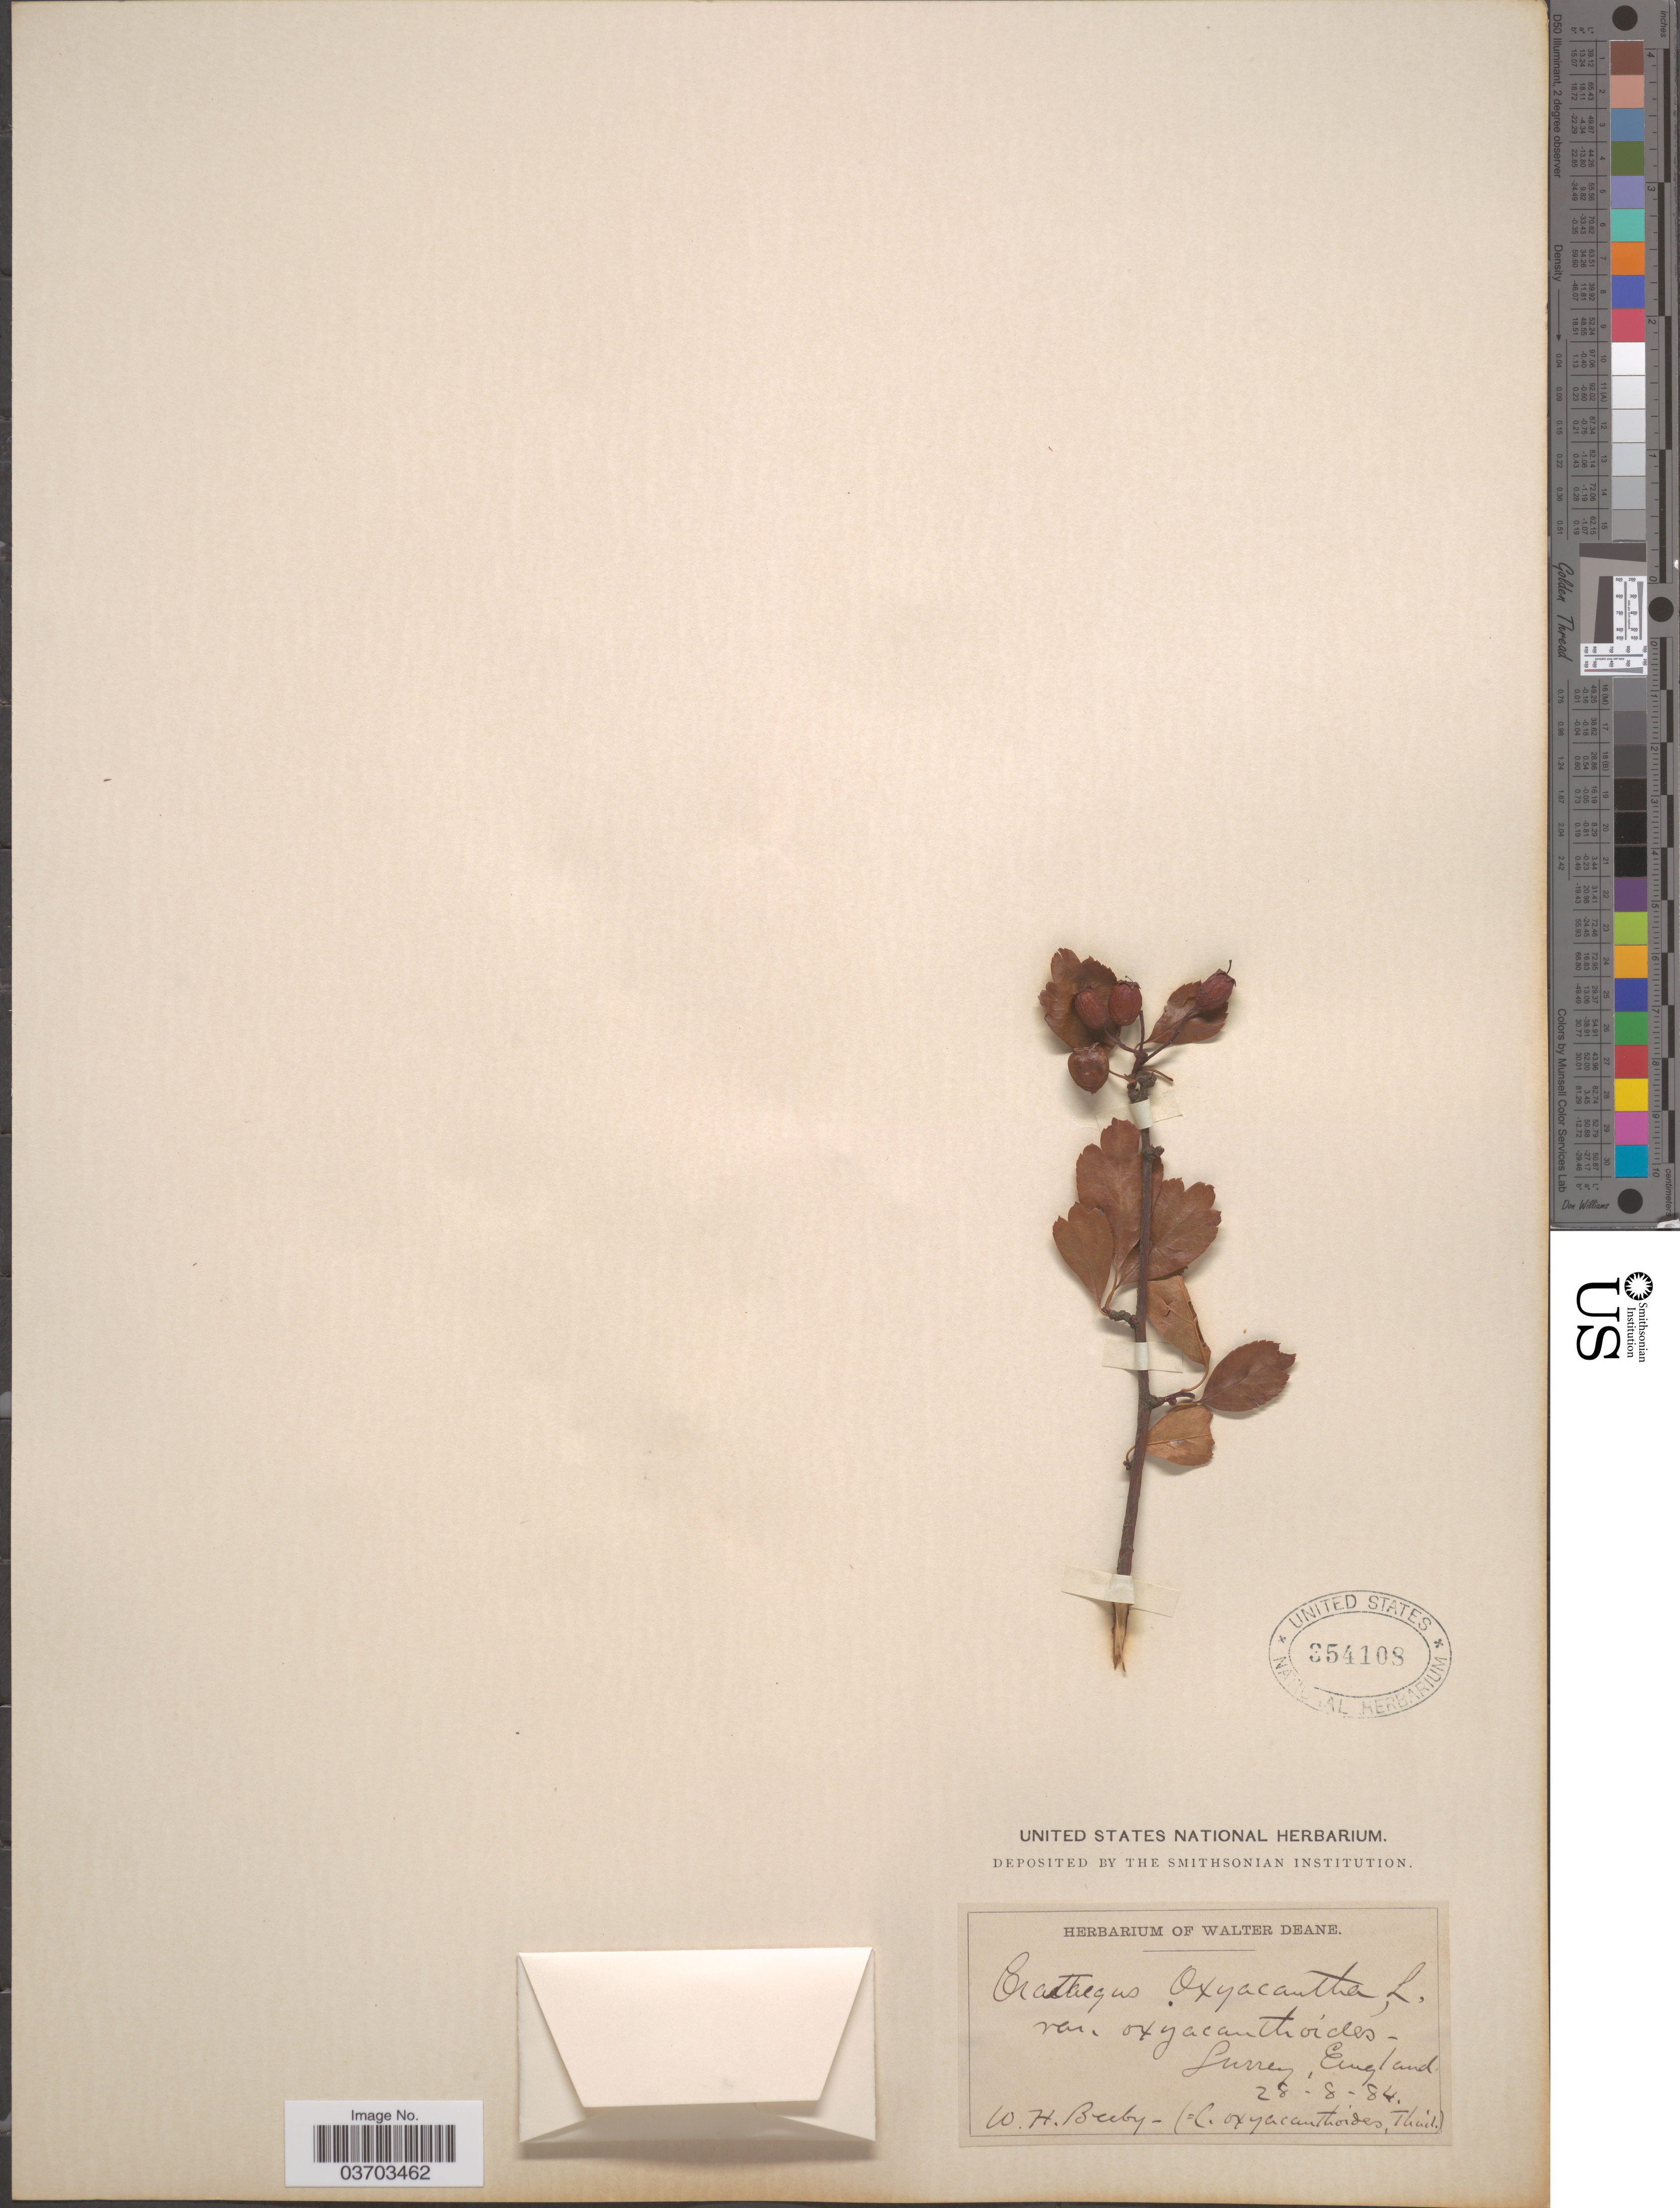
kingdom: Plantae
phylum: Tracheophyta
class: Magnoliopsida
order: Rosales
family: Rosaceae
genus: Crataegus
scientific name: Crataegus rhipidophylla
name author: Gand.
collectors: W. Beeby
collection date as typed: Transcribed d/m/y: 28/8/84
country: United Kingdom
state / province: England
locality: Surrey.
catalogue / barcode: US 354108